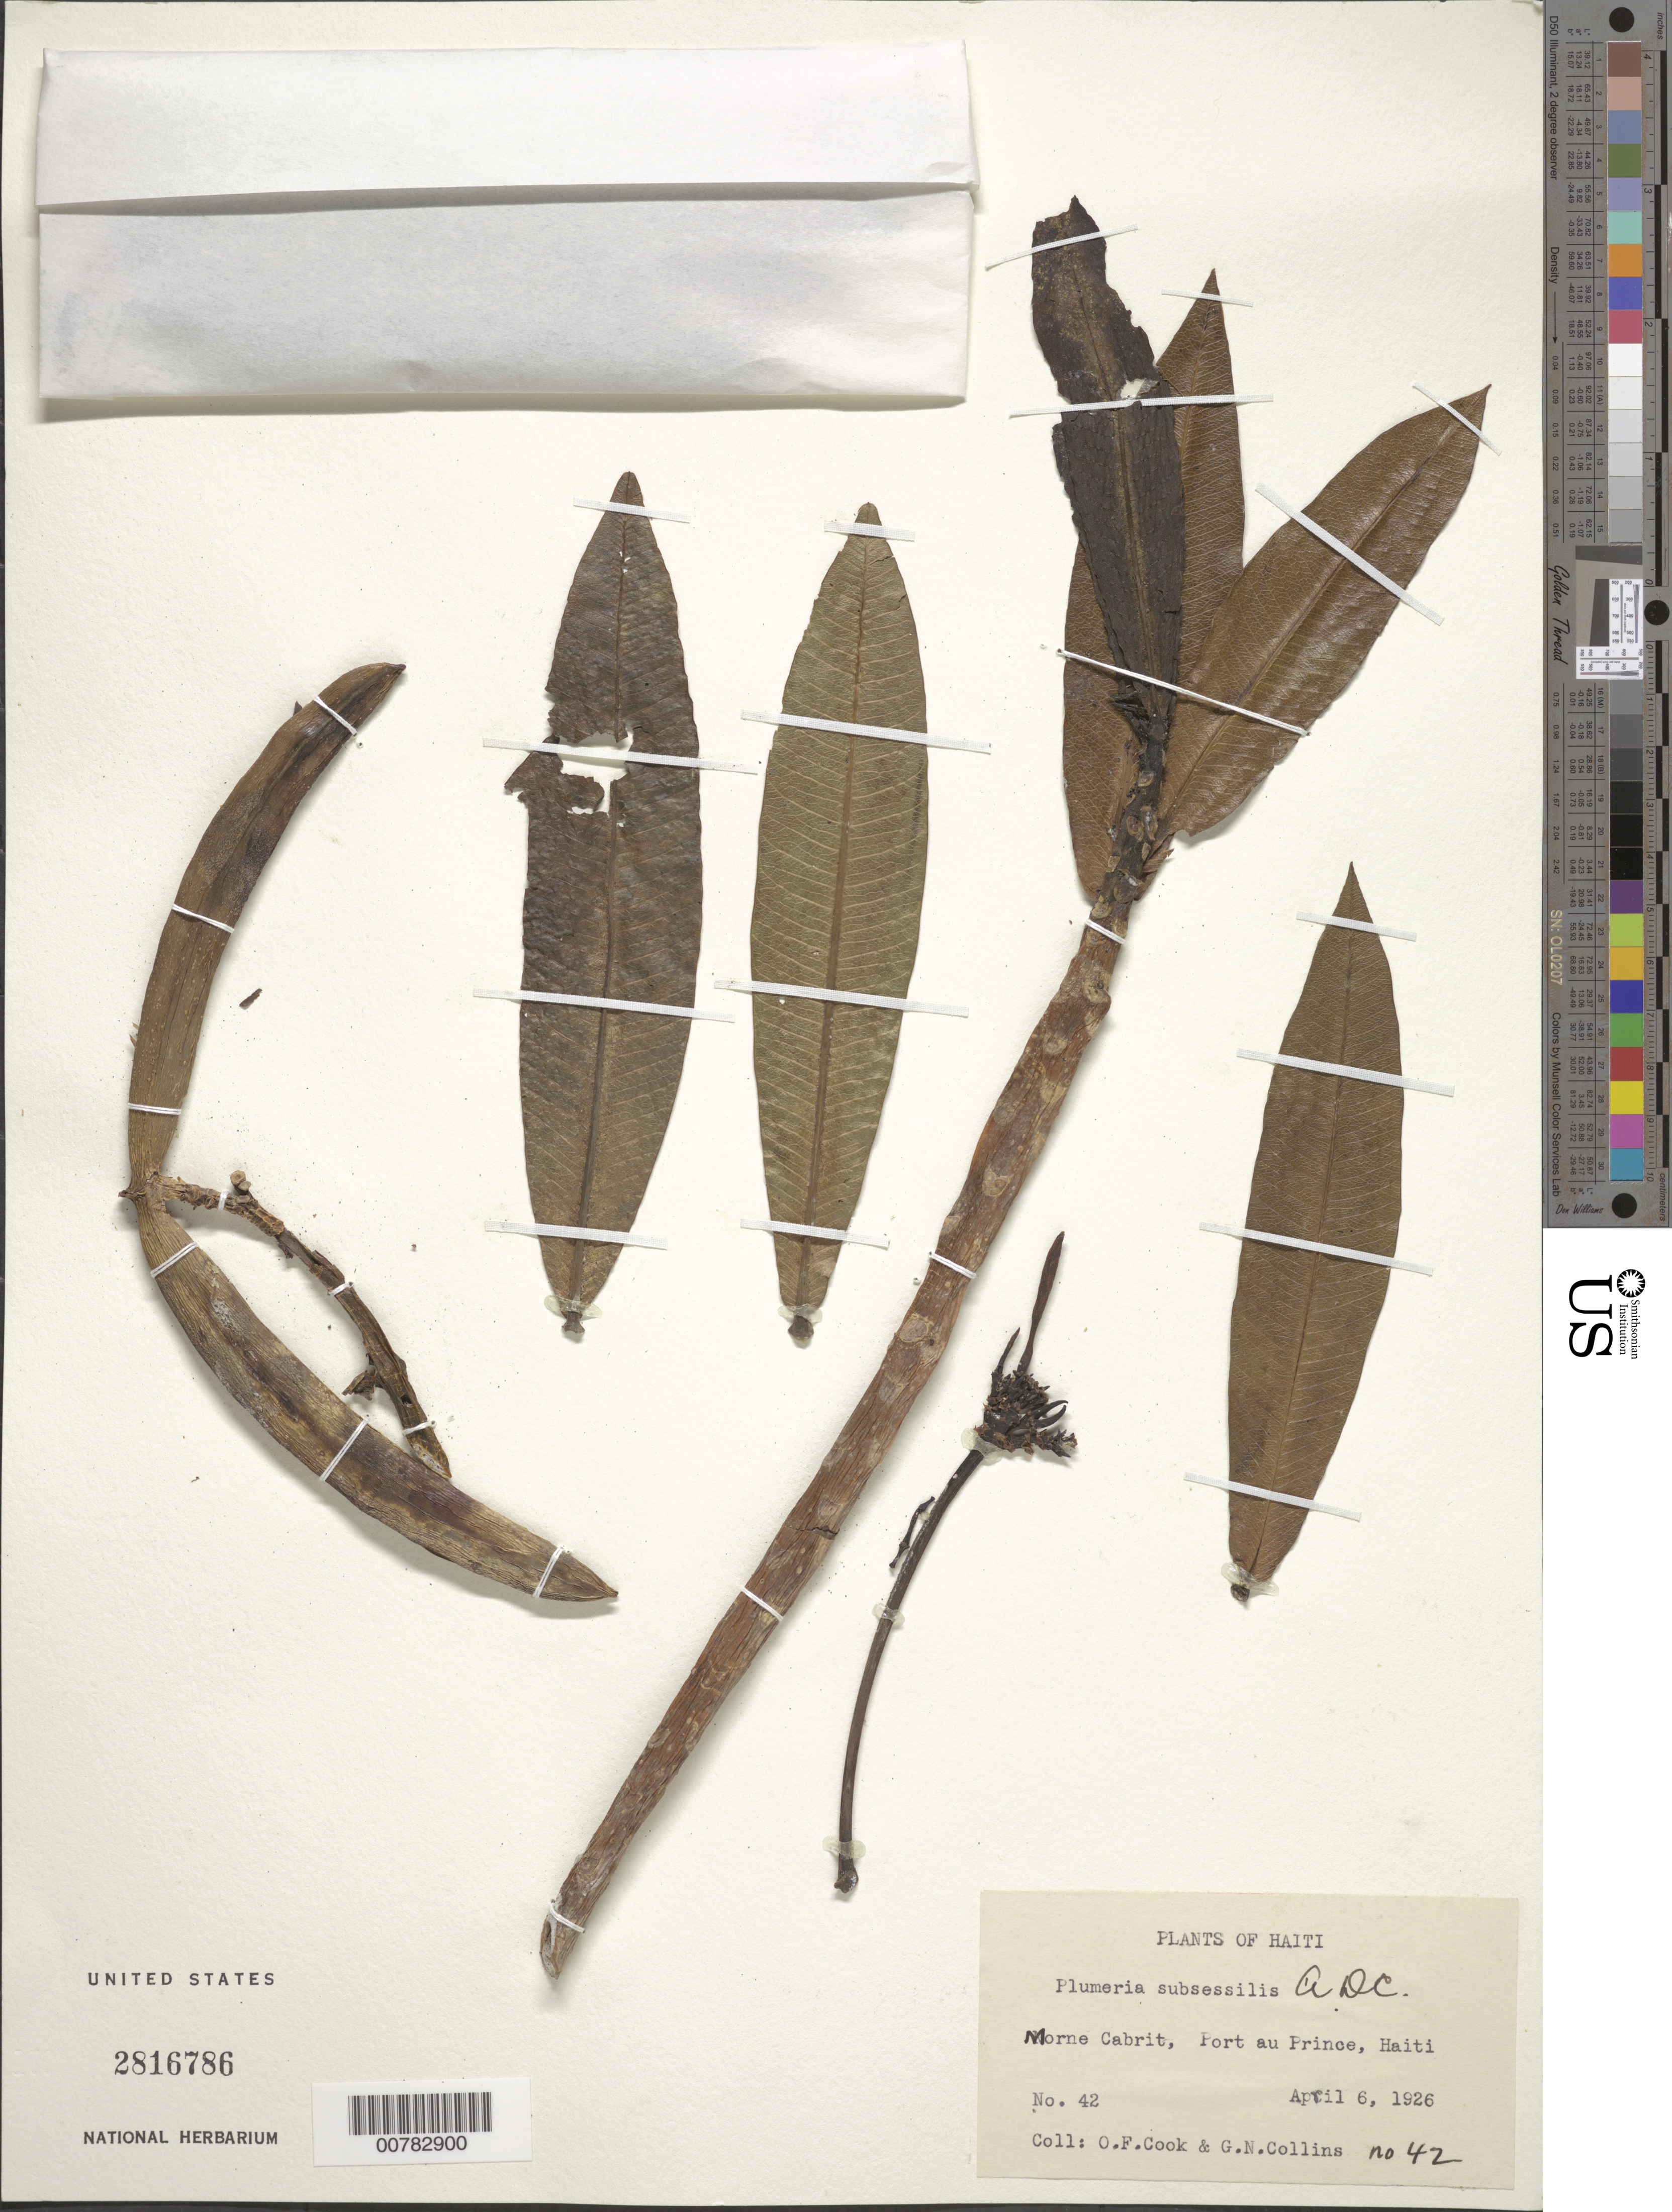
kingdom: Plantae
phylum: Tracheophyta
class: Magnoliopsida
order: Gentianales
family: Apocynaceae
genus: Plumeria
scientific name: Plumeria subsessilis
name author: A. DC.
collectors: O. F. Cook & G. Collins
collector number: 42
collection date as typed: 06 Apr 1926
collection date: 1926-04-06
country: Haiti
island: Hispaniola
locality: Port au Prince, Morne Cabrit.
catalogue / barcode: US 2816786